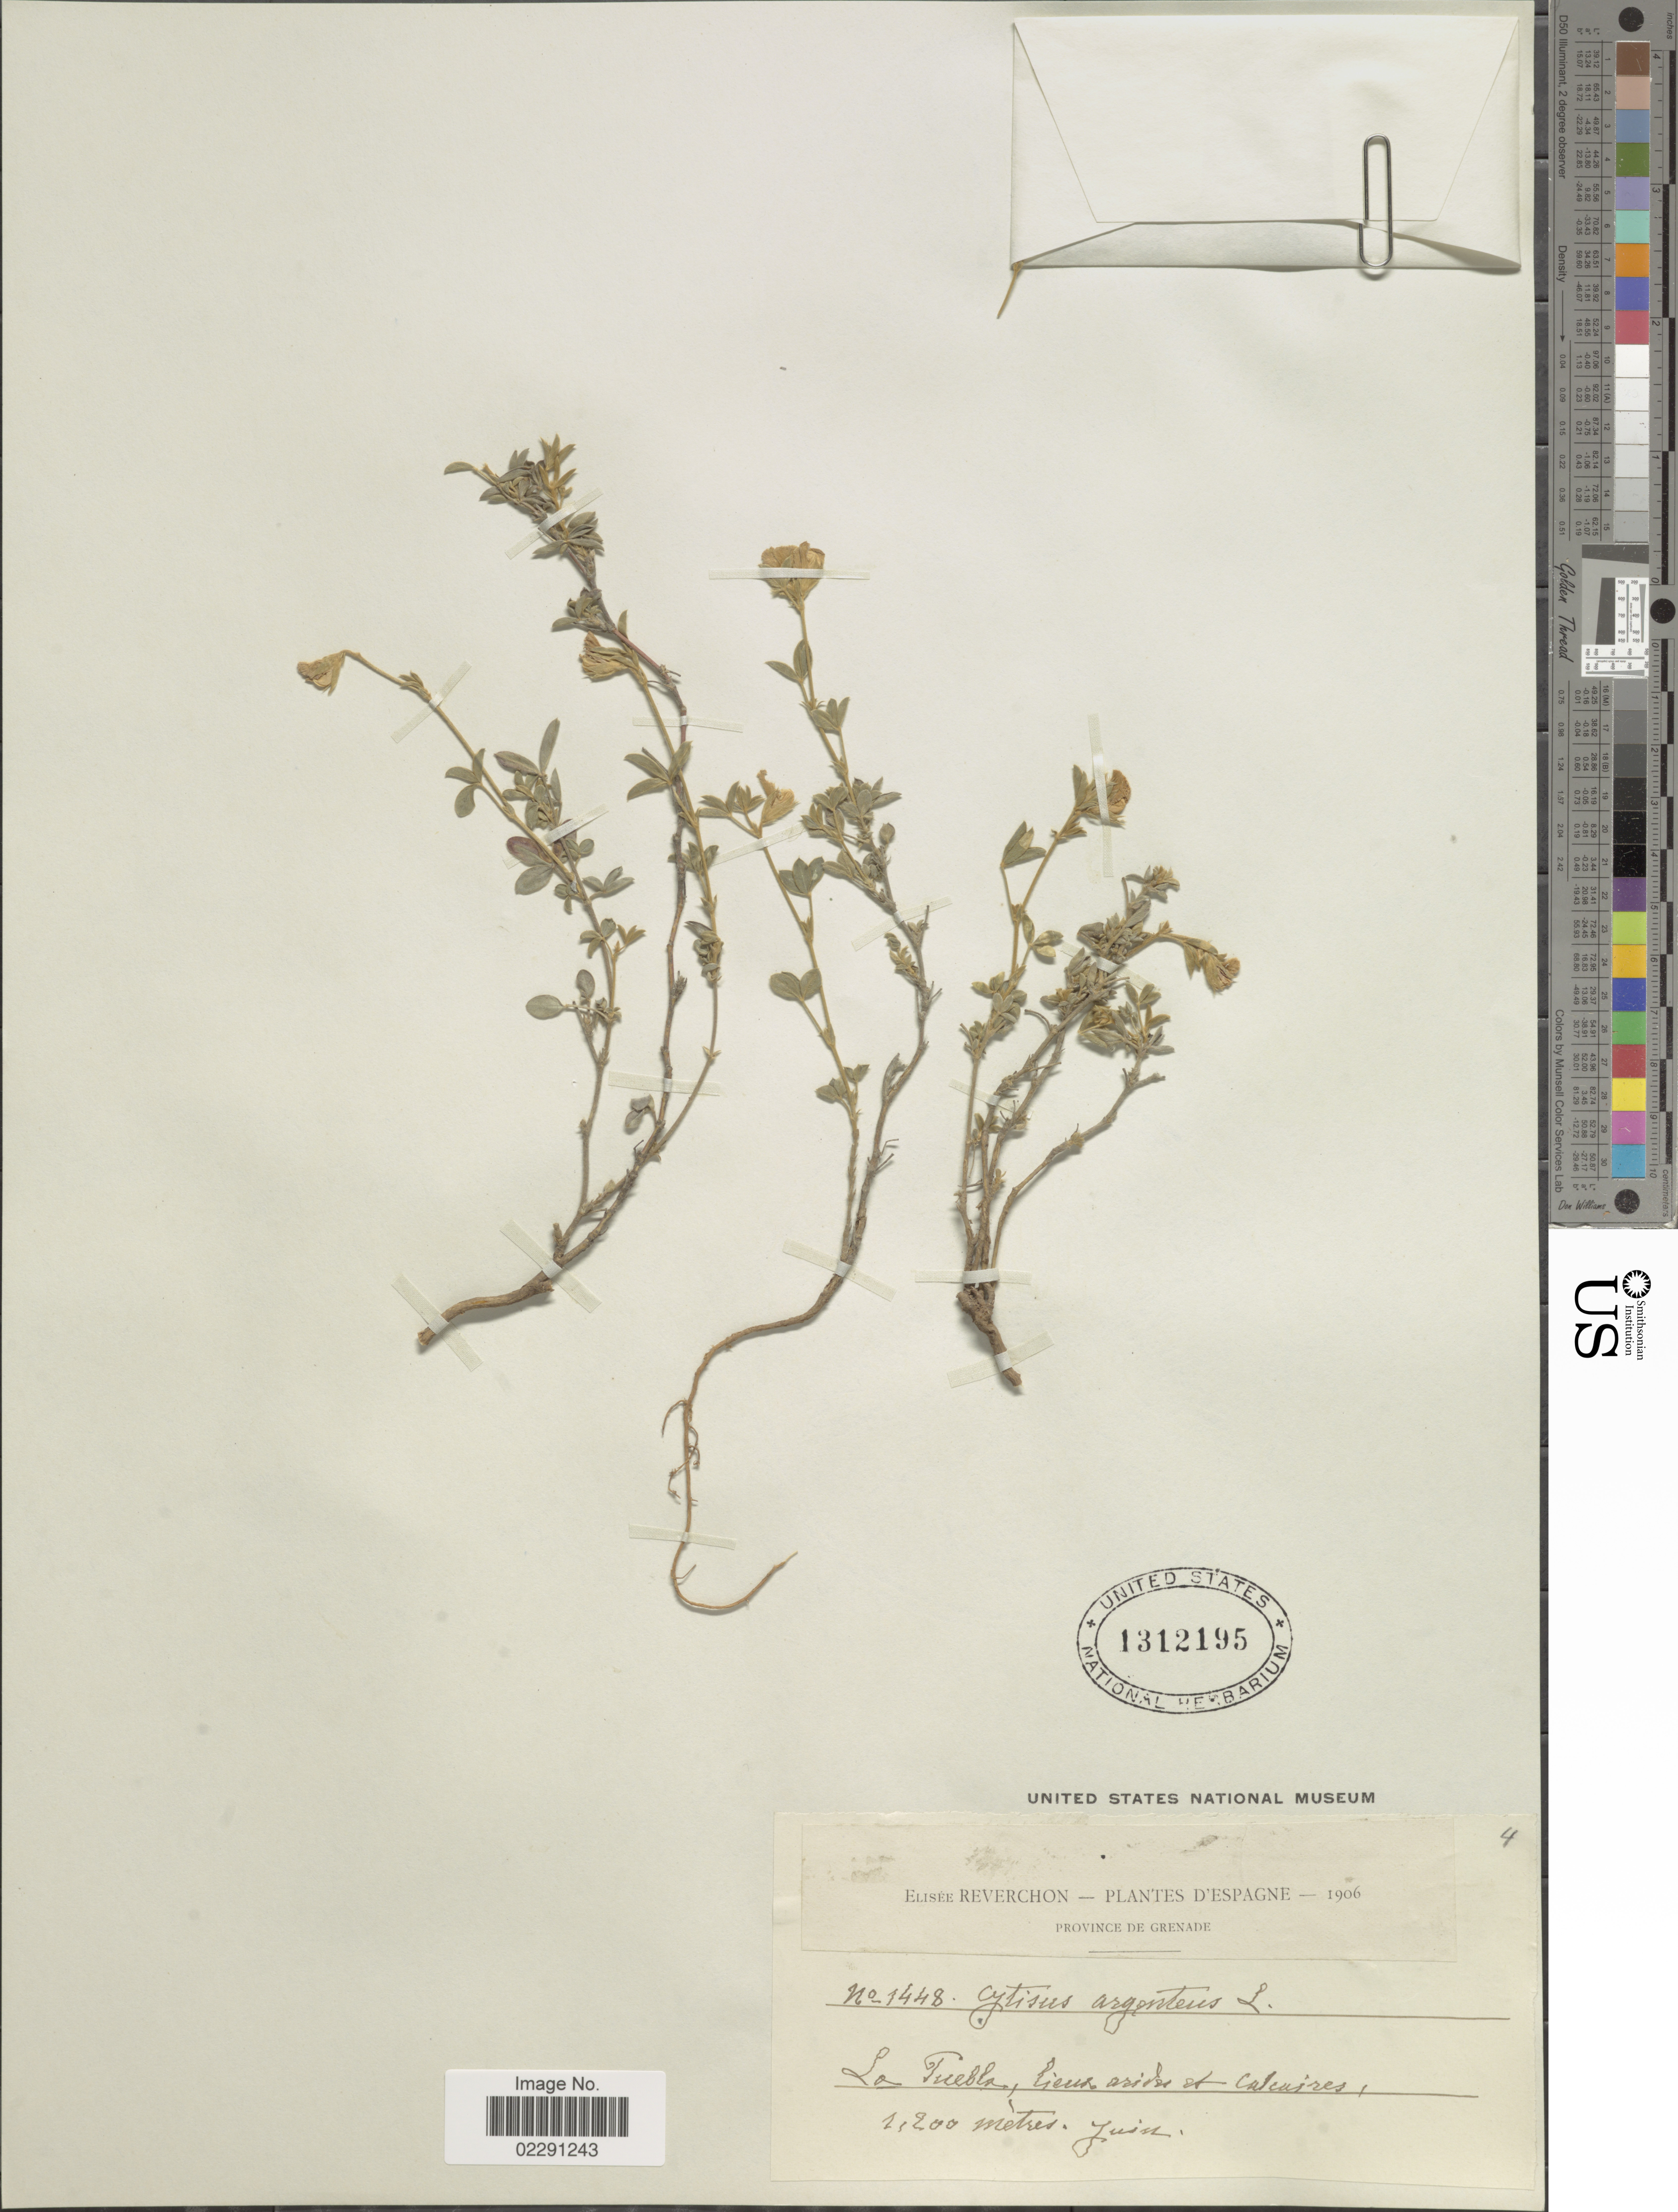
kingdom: Plantae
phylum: Tracheophyta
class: Magnoliopsida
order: Fabales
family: Fabaceae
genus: Argyrolobium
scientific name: Argyrolobium zanonii subsp. zanonii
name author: (Turra) P.W. Ball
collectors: E. Reverchon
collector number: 4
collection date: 1906-06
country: Spain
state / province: Andalucia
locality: La Puebla, lieux arides et calcaires. Province de Grenade, d'Espagne.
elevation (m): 1200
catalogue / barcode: US 1312195